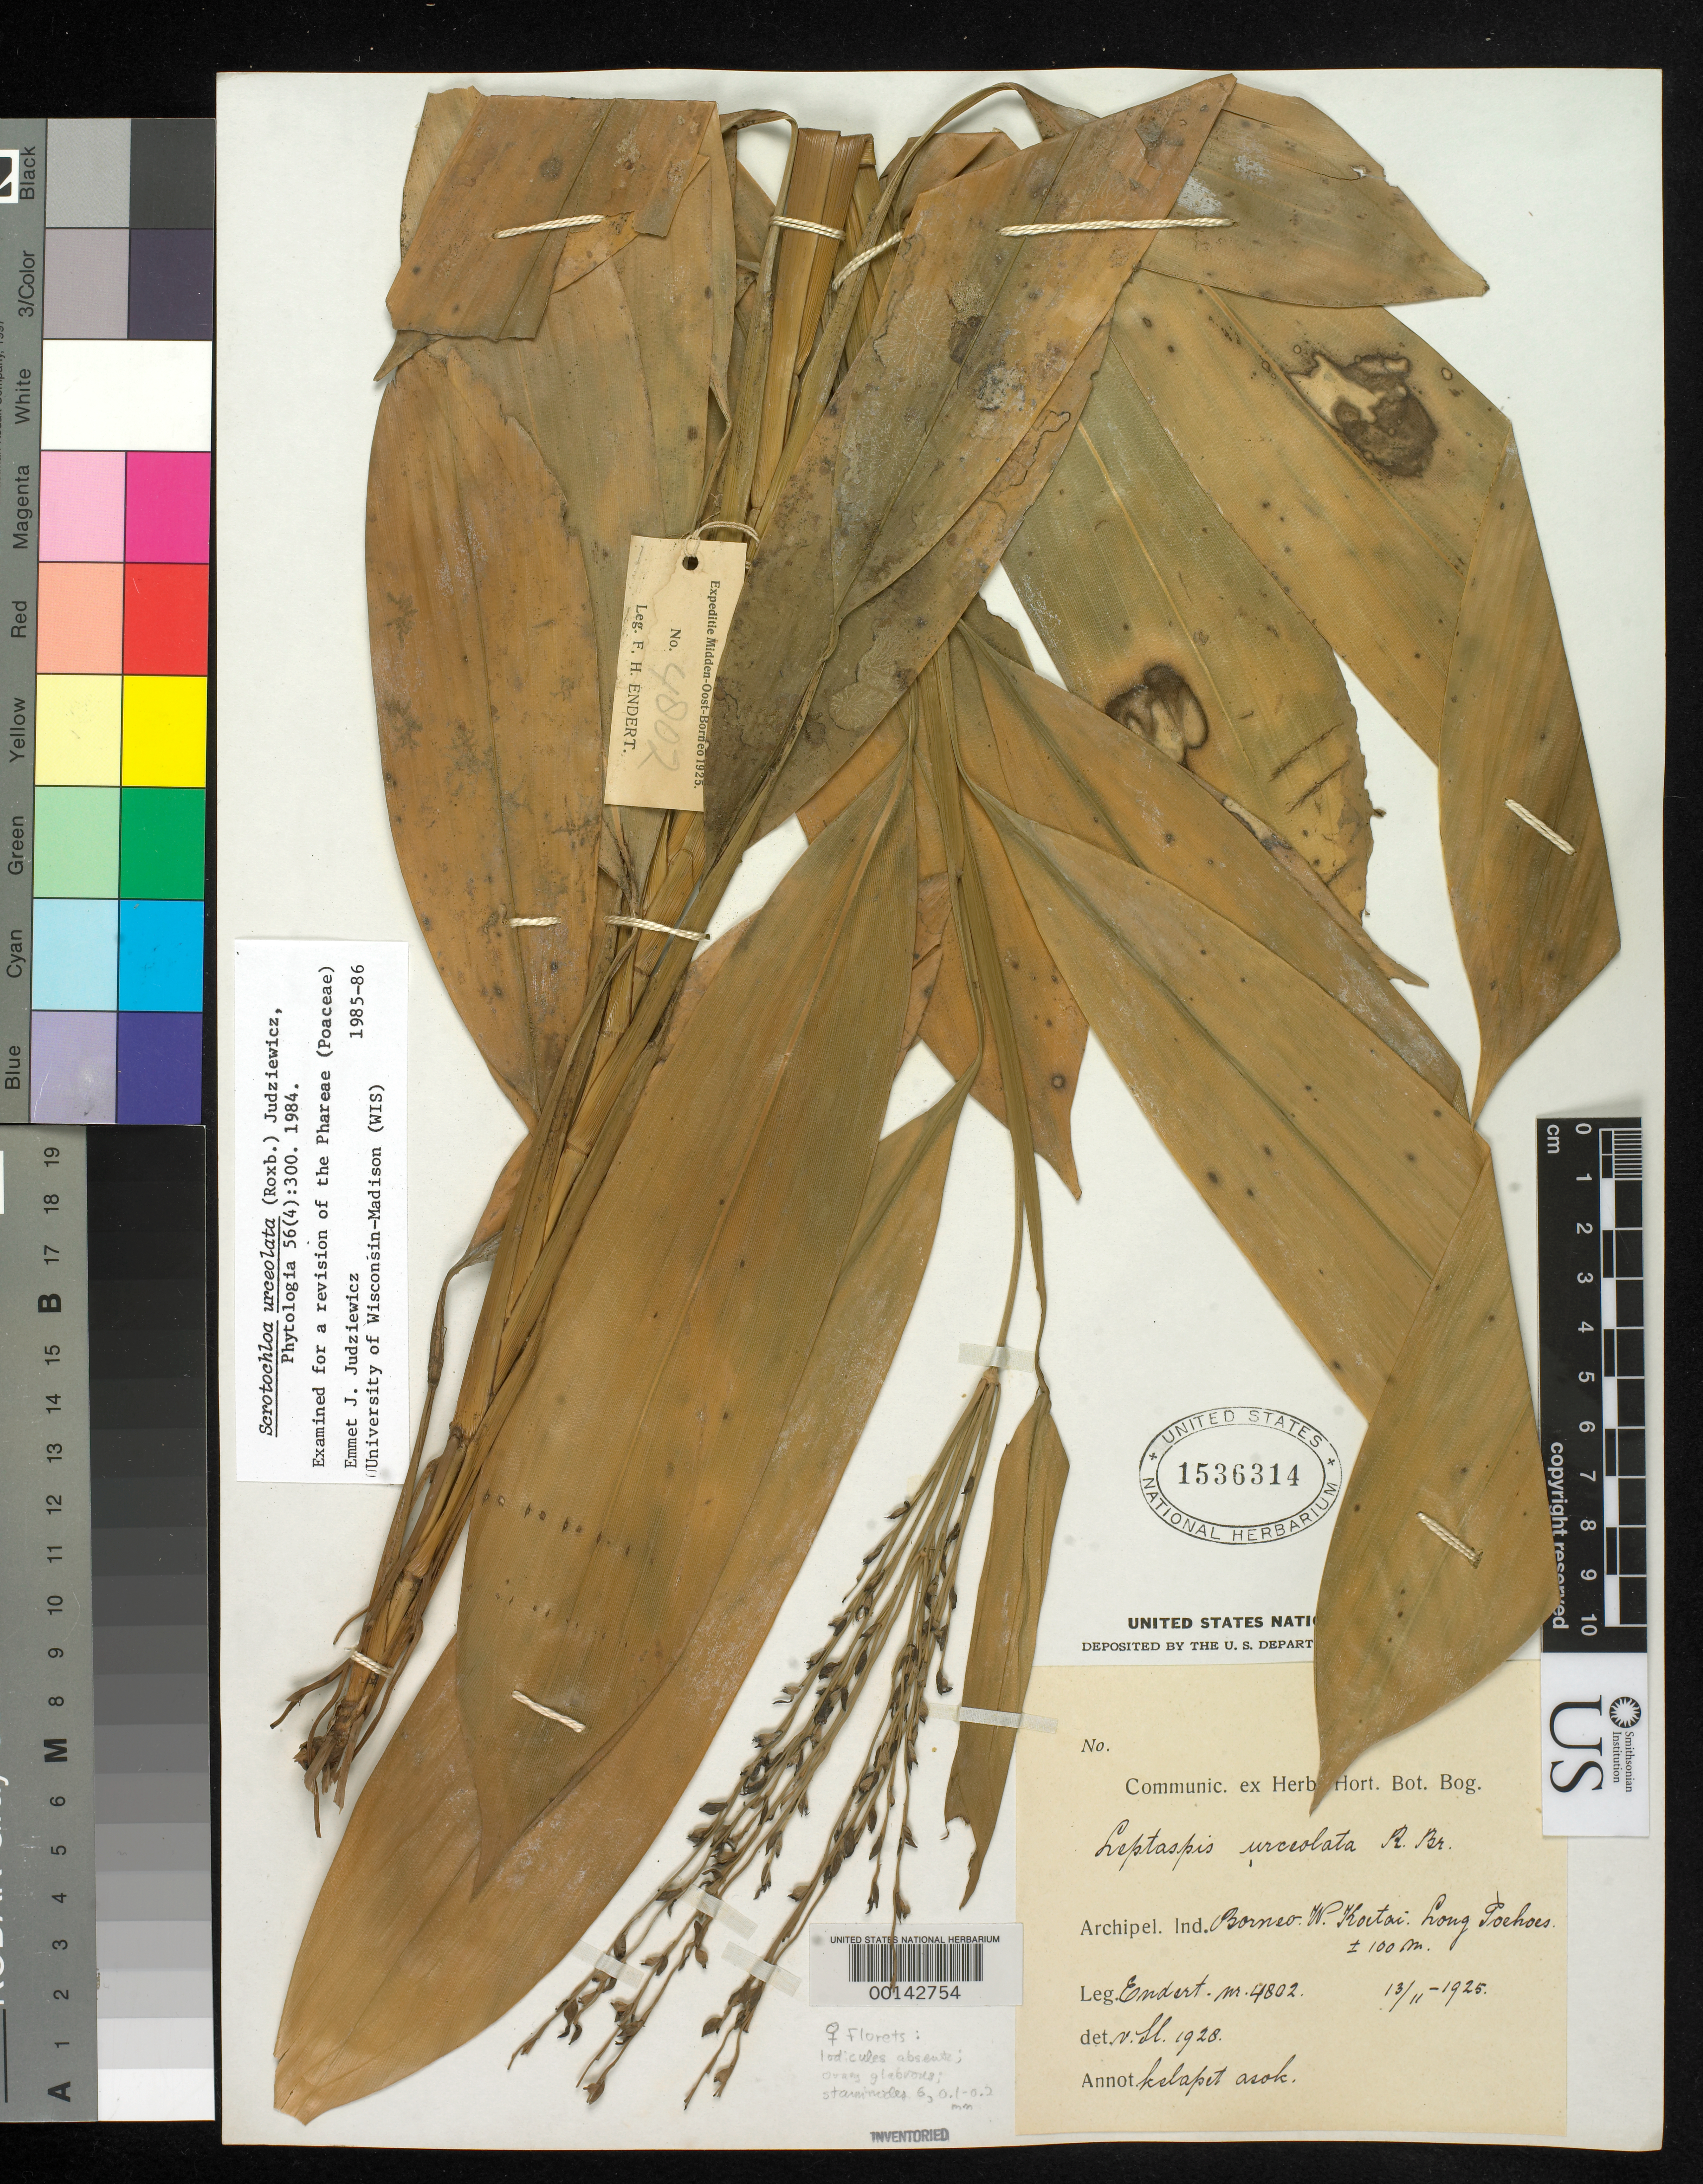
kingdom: Plantae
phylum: Tracheophyta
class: Liliopsida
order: Poales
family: Poaceae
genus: Scrotochloa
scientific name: Scrotochloa urceolata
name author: (Roxb.) Judz.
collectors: F. Endert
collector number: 4802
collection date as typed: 13 Nov 1925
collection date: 1925-11-13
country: Indonesia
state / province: Kalimantan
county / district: Kalimantan Timur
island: Borneo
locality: Koetai (mahakam) river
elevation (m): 100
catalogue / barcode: US 1536314